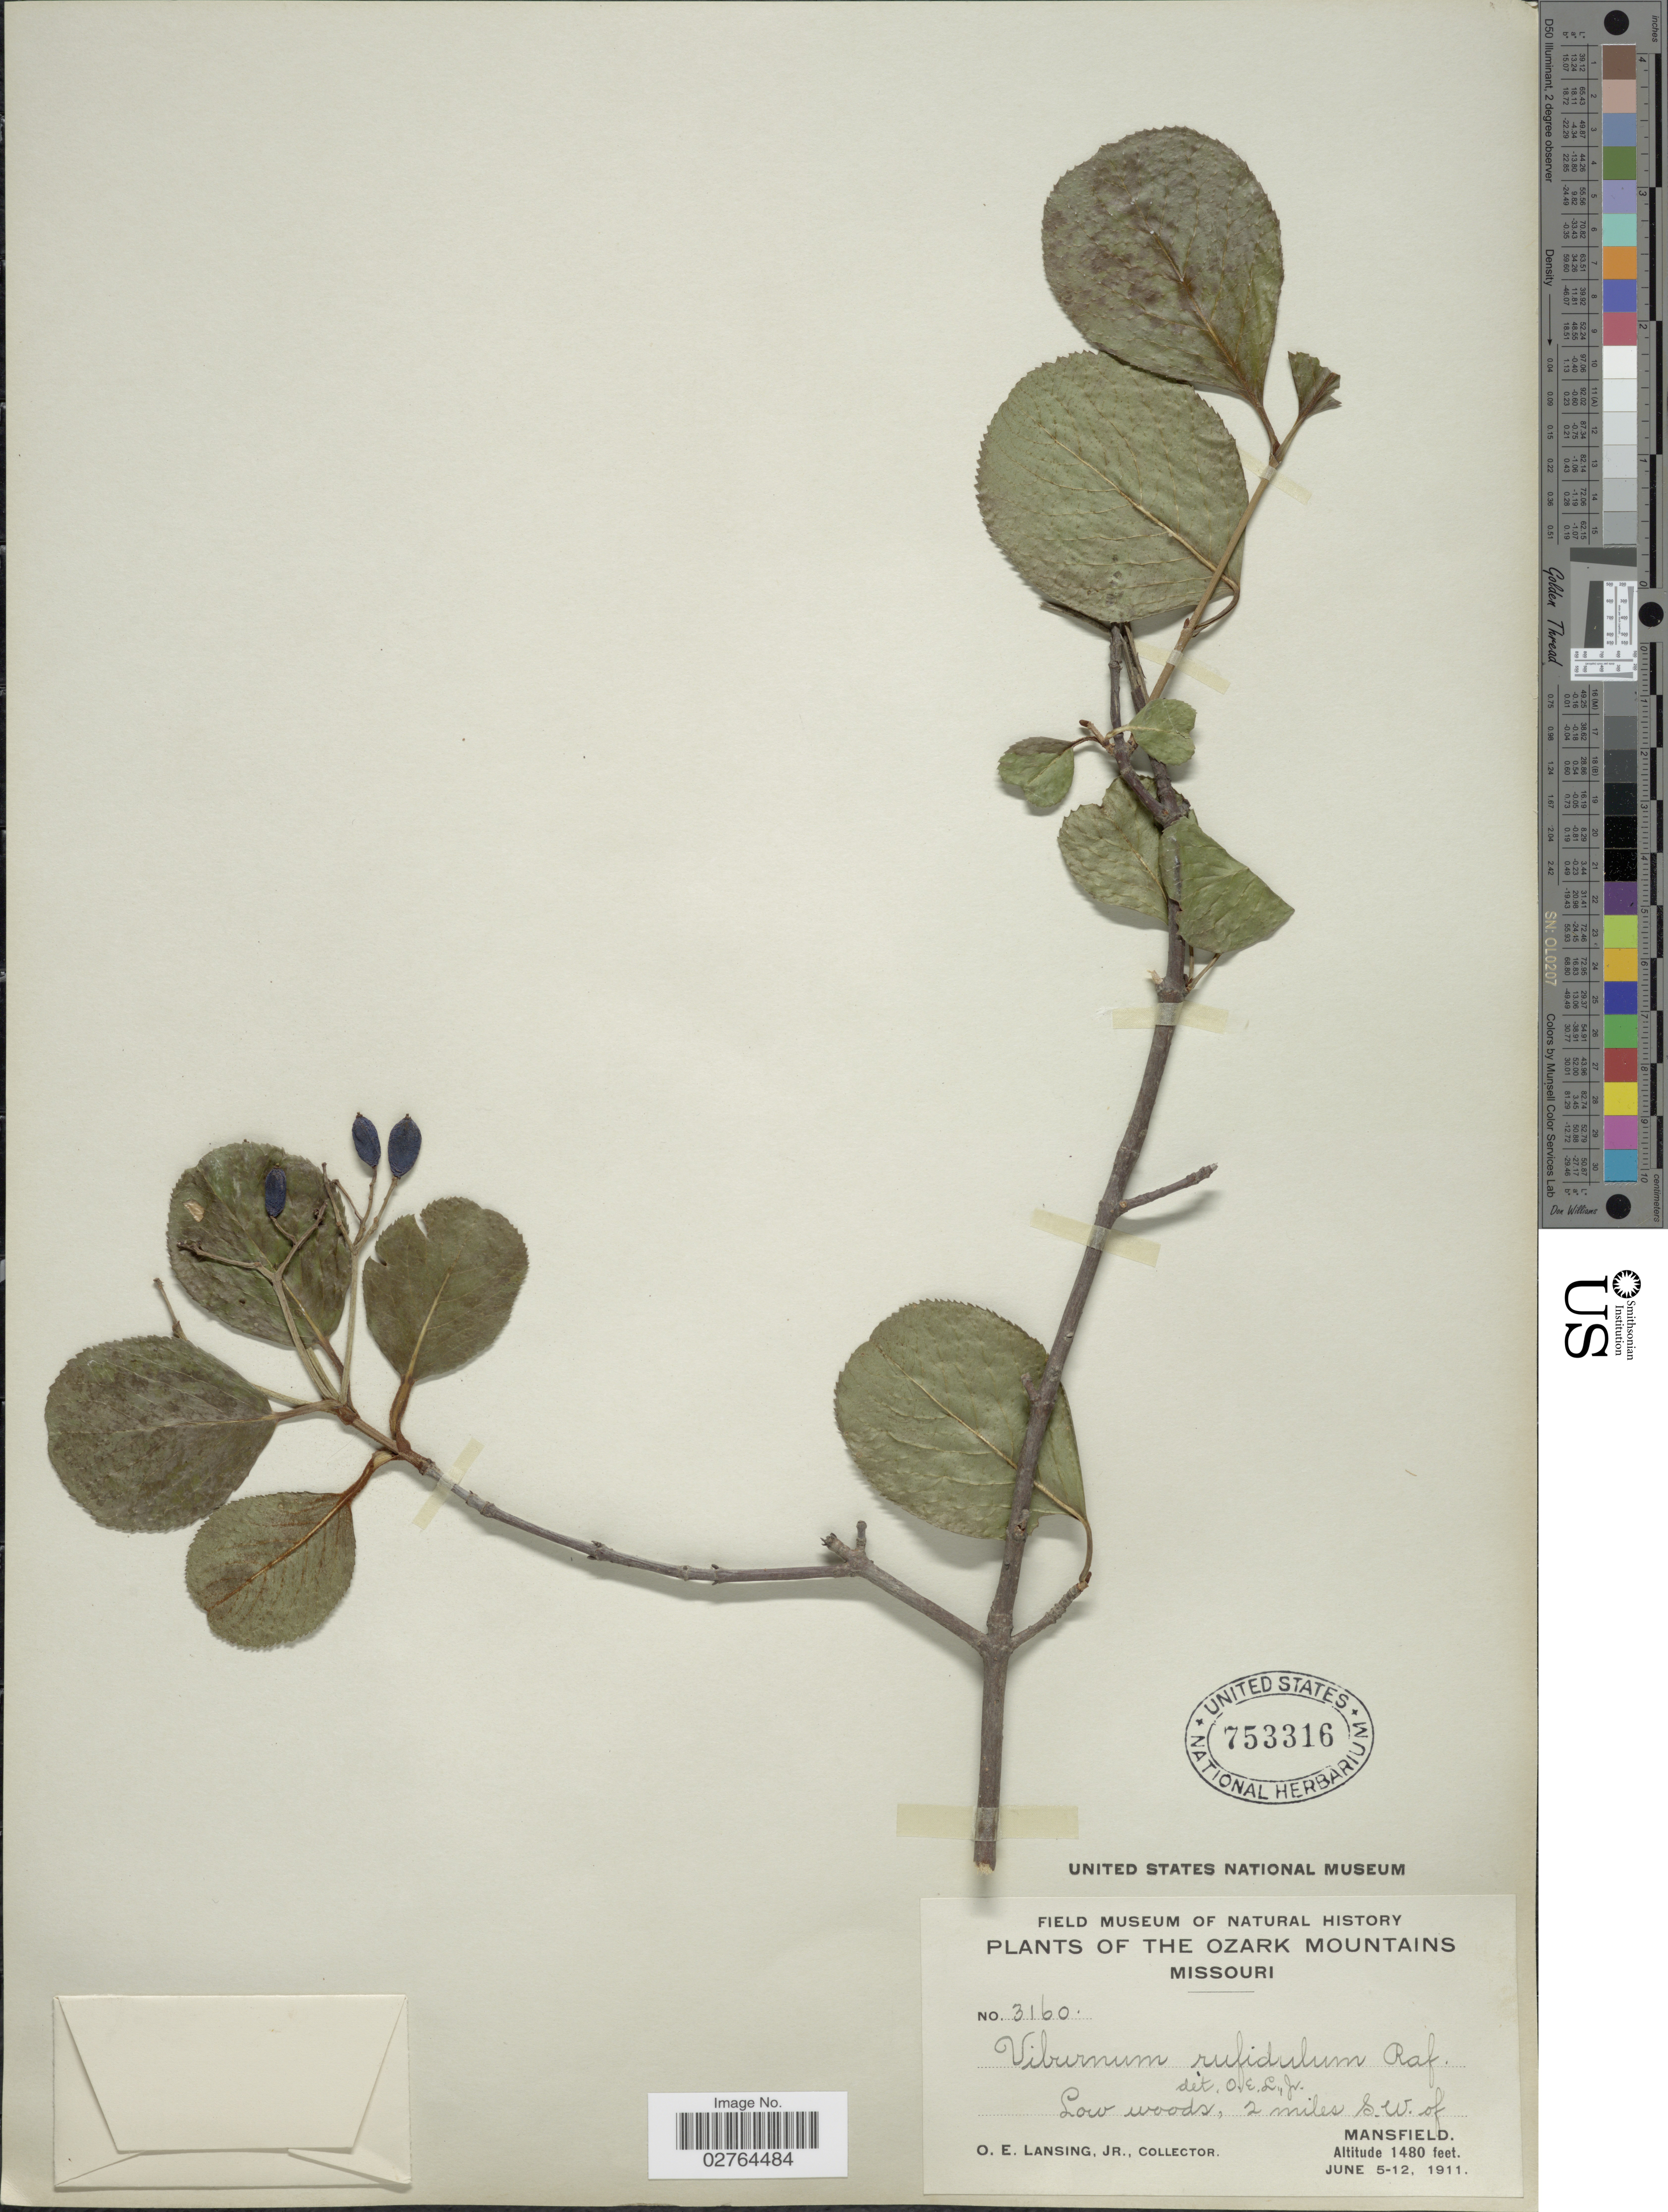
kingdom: Plantae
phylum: Tracheophyta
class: Magnoliopsida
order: Dipsacales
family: Viburnaceae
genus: Viburnum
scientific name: Viburnum rufidulum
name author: Raf.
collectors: O. Lansing Jr.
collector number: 3160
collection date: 1911-06-05/1911-06-12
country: United States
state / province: Missouri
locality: The Ozark Mountains, 2 miles S.W. of Mansfield.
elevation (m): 451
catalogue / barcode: US 753316